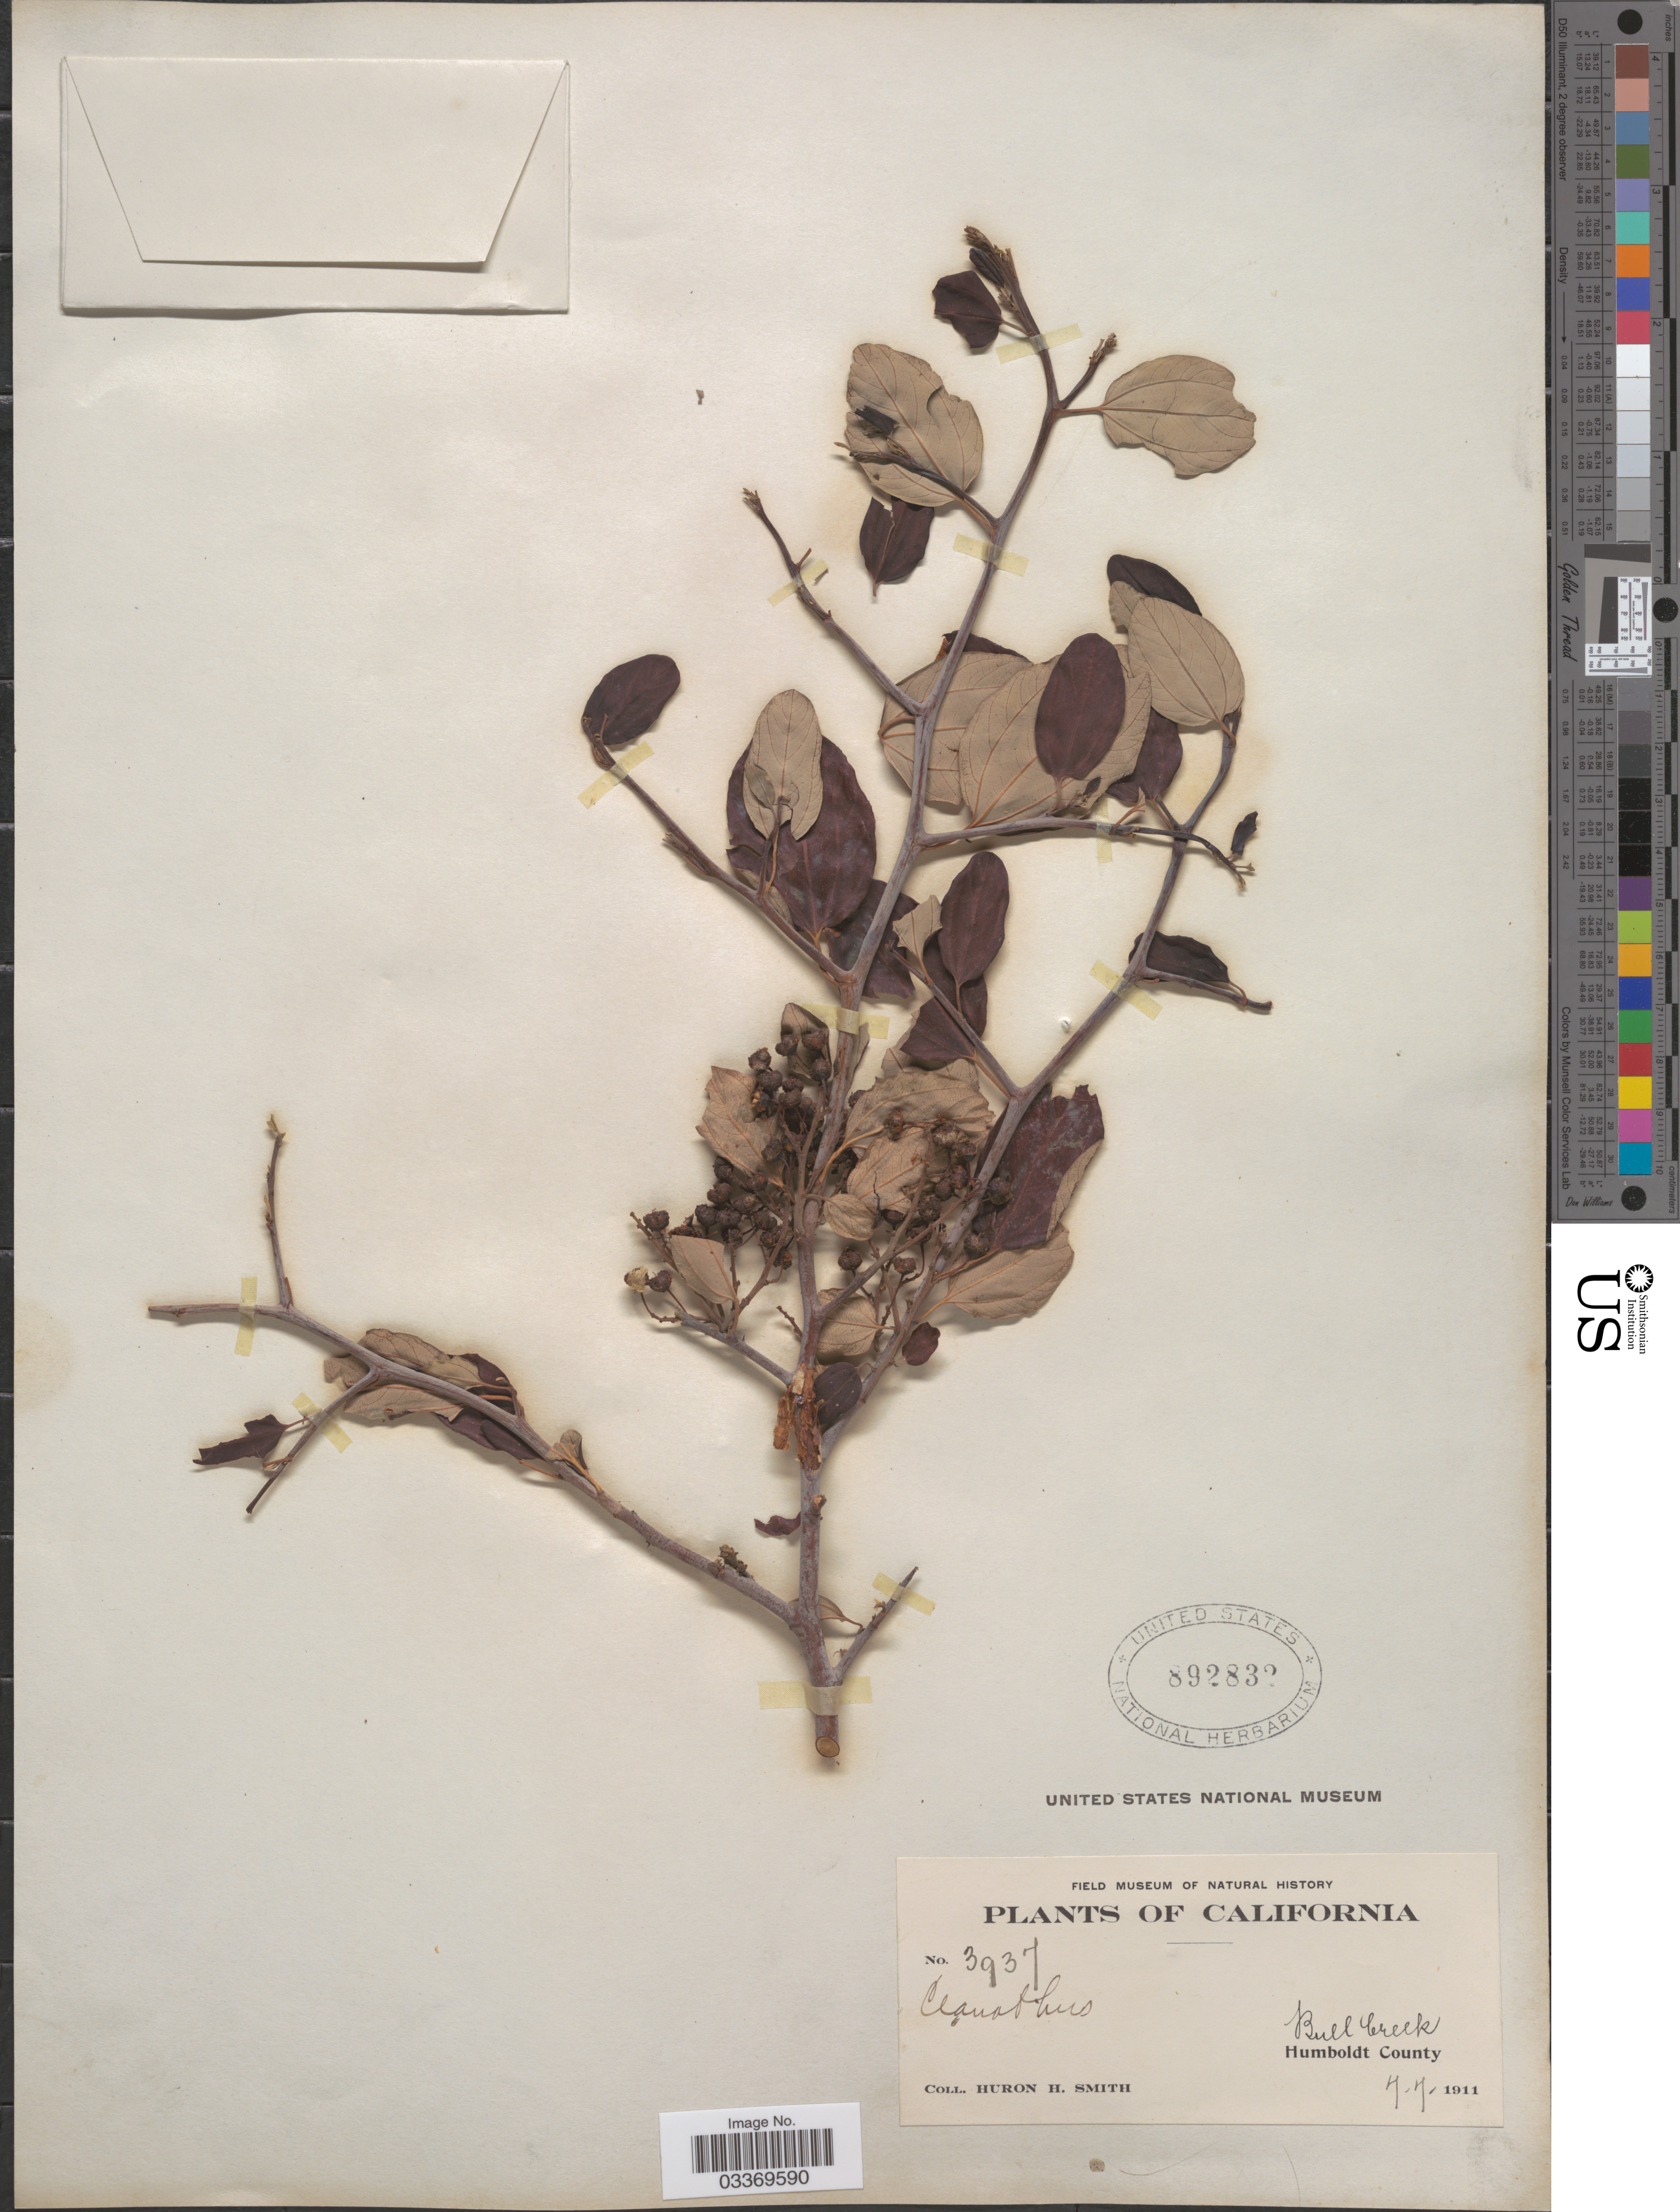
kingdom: Plantae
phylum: Tracheophyta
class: Magnoliopsida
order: Rosales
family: Rhamnaceae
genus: Ceanothus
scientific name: Ceanothus incanus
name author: Torr. & A. Gray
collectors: Huron H. Smith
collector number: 3937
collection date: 1911-07-07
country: United States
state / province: California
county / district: Humboldt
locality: Bull Creek. Humboldt County.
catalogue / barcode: US 892832